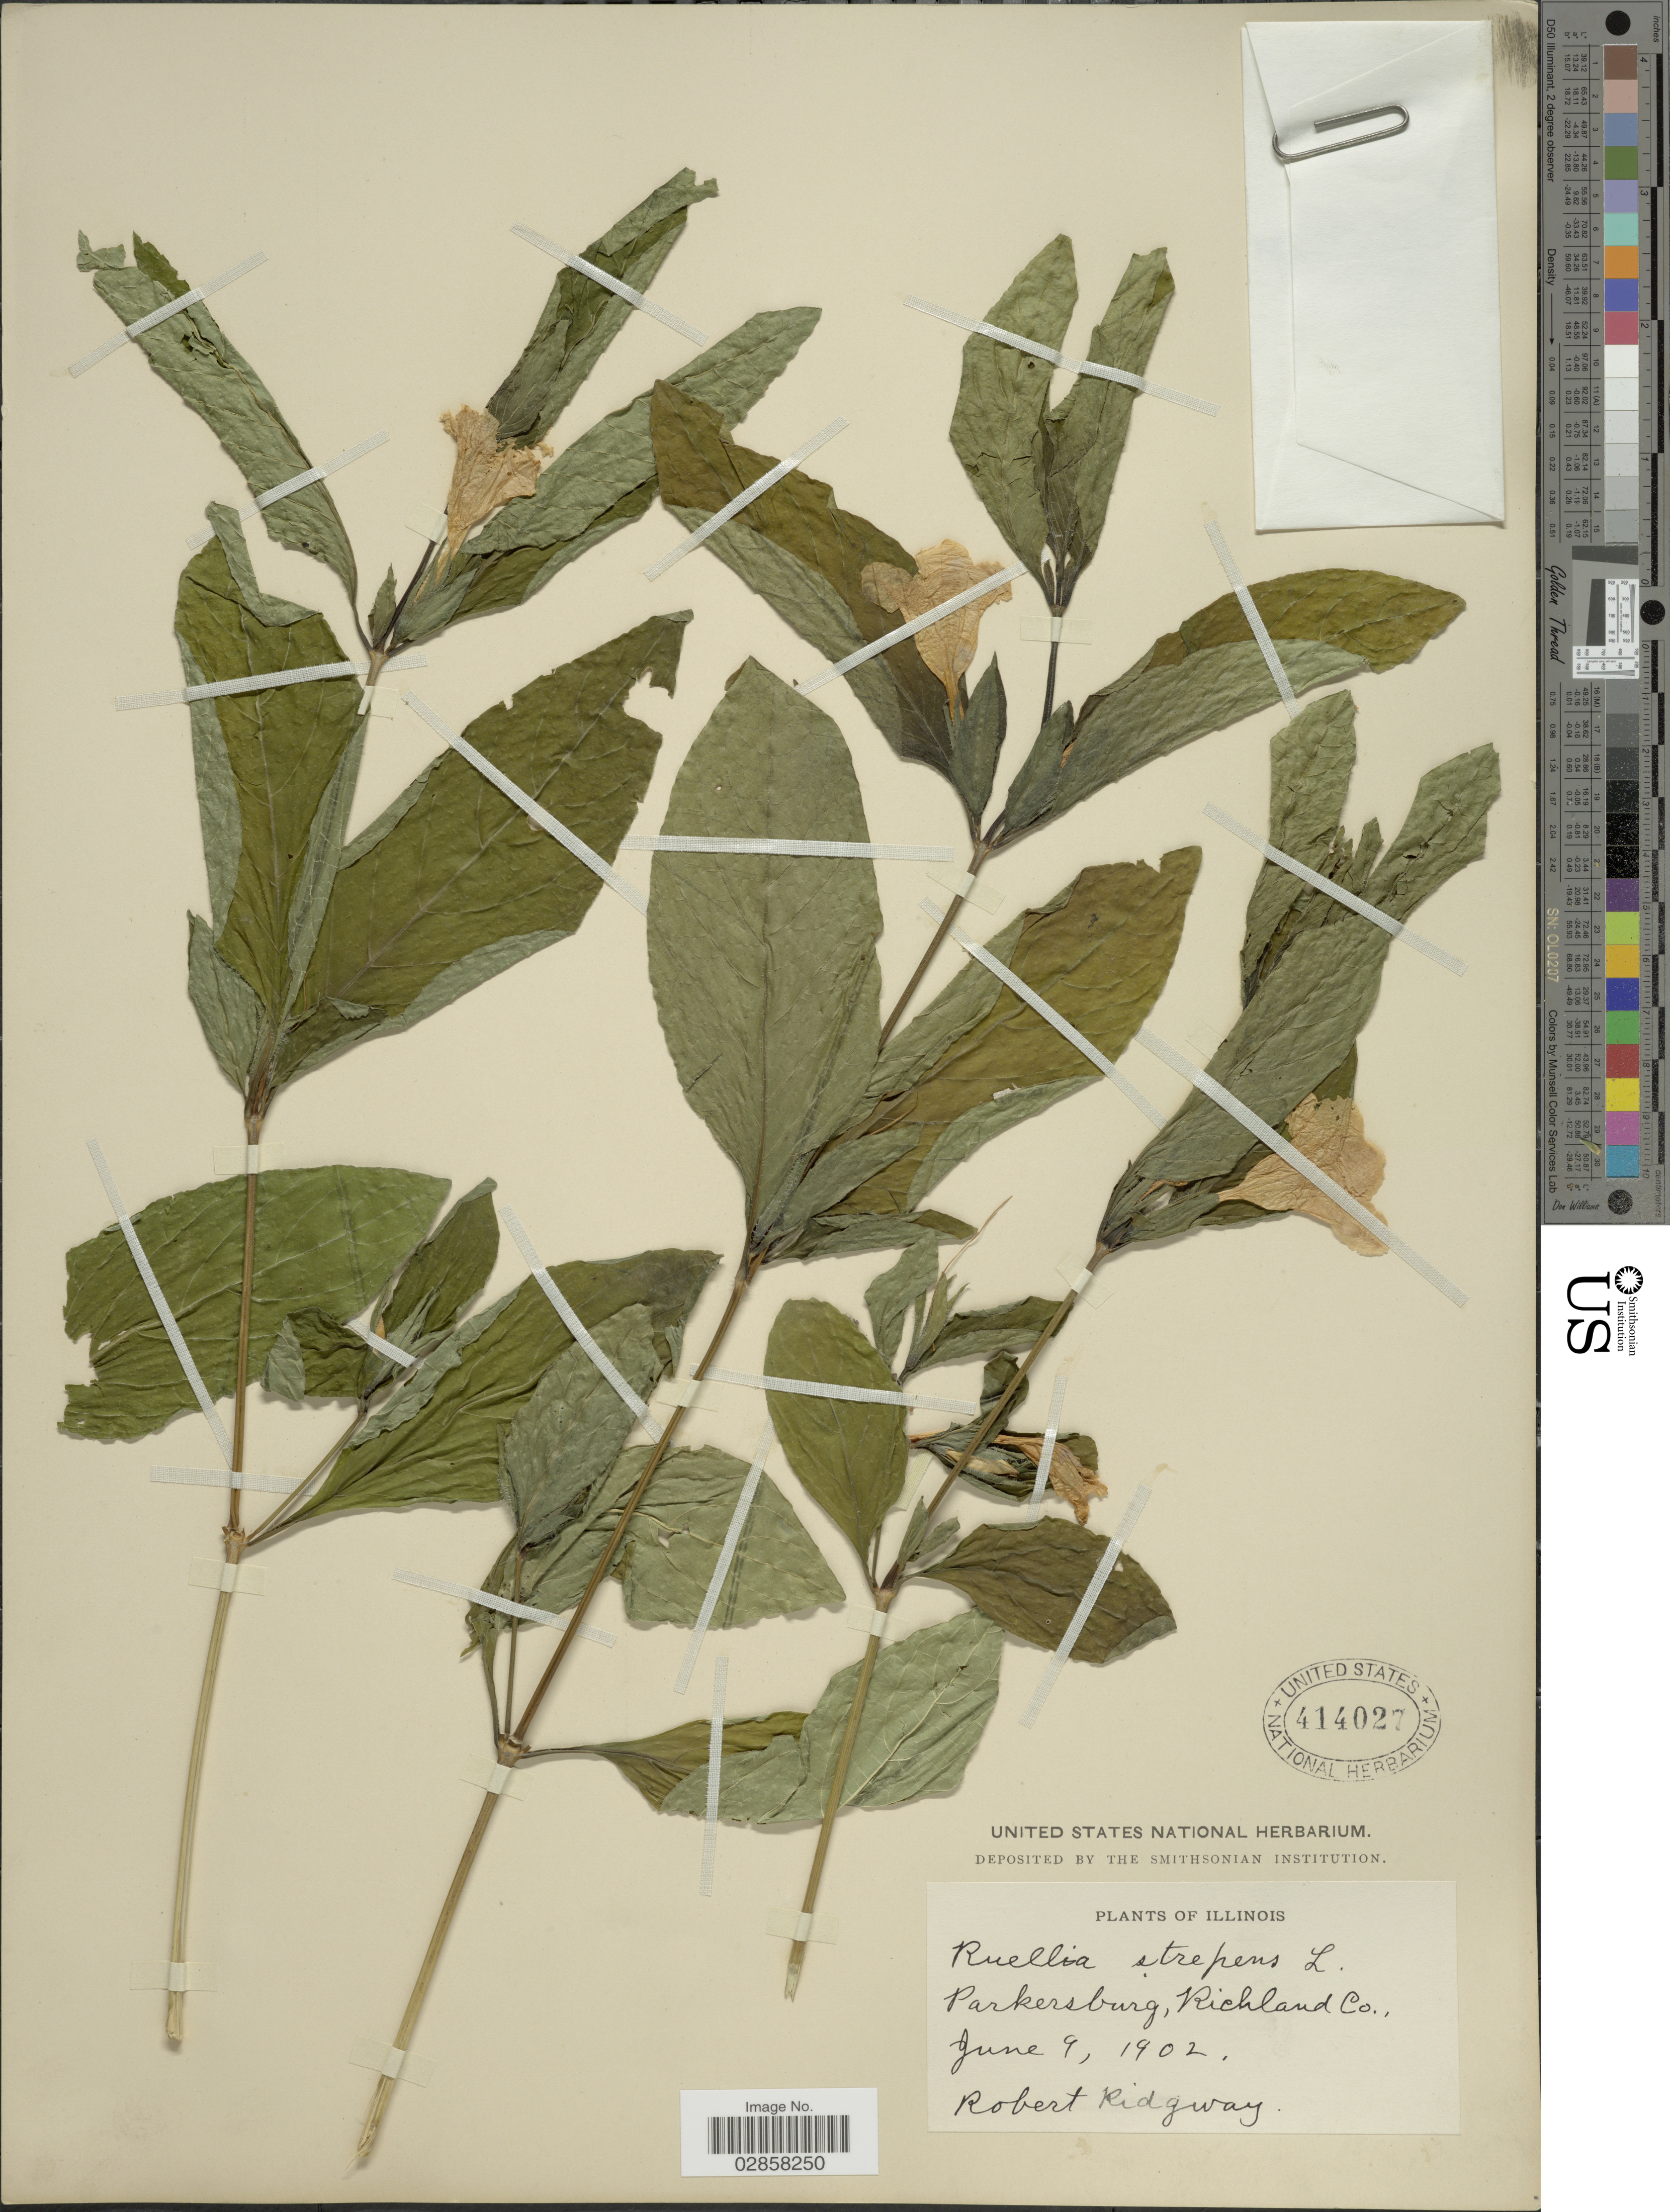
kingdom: Plantae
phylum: Tracheophyta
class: Magnoliopsida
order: Lamiales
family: Acanthaceae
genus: Ruellia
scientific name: Ruellia strepens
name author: L.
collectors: R. Ridgway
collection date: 1902-06-09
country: United States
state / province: Illinois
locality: Parkersburg, Richland Co.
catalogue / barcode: US 414027